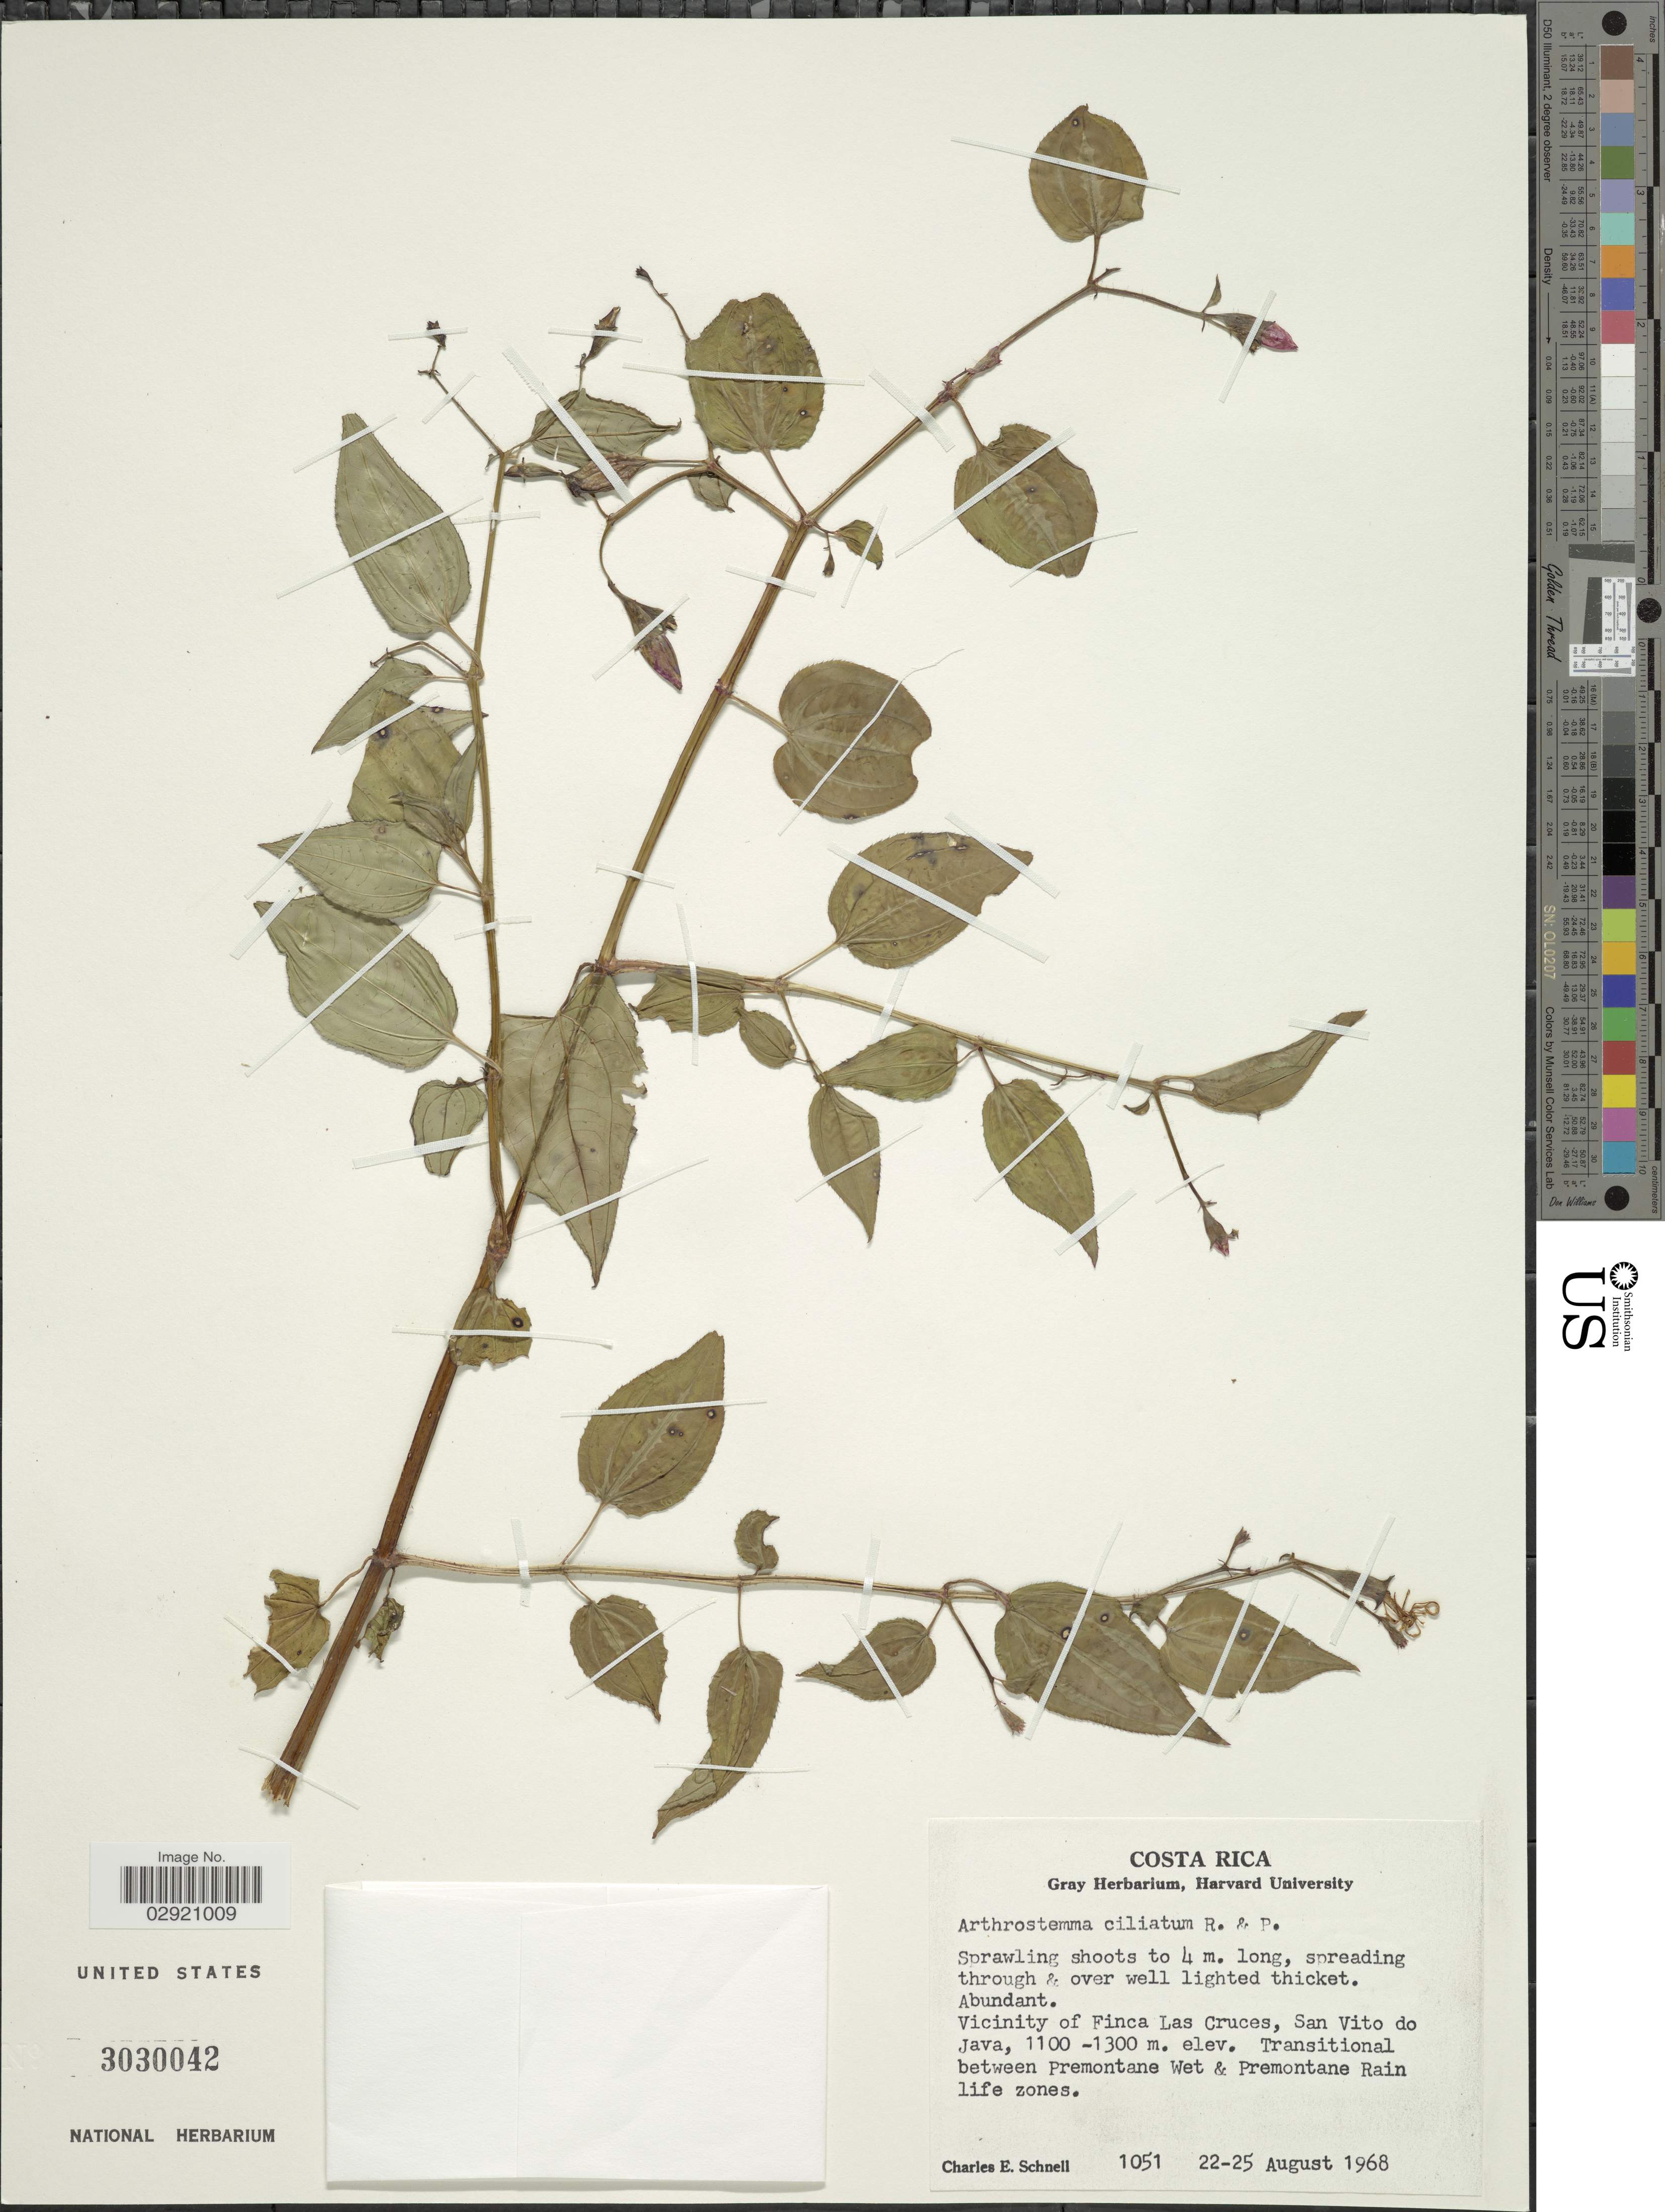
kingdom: Plantae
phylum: Tracheophyta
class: Magnoliopsida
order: Myrtales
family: Melastomataceae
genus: Arthrostemma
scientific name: Arthrostemma ciliatum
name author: Pav. ex D. Don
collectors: C. Schnell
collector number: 1051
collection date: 1968-08-22/1968-08-25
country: Costa Rica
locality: Vicinity of Finca Las Cruces, San Vito do Java.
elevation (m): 1100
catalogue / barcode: US 3030042